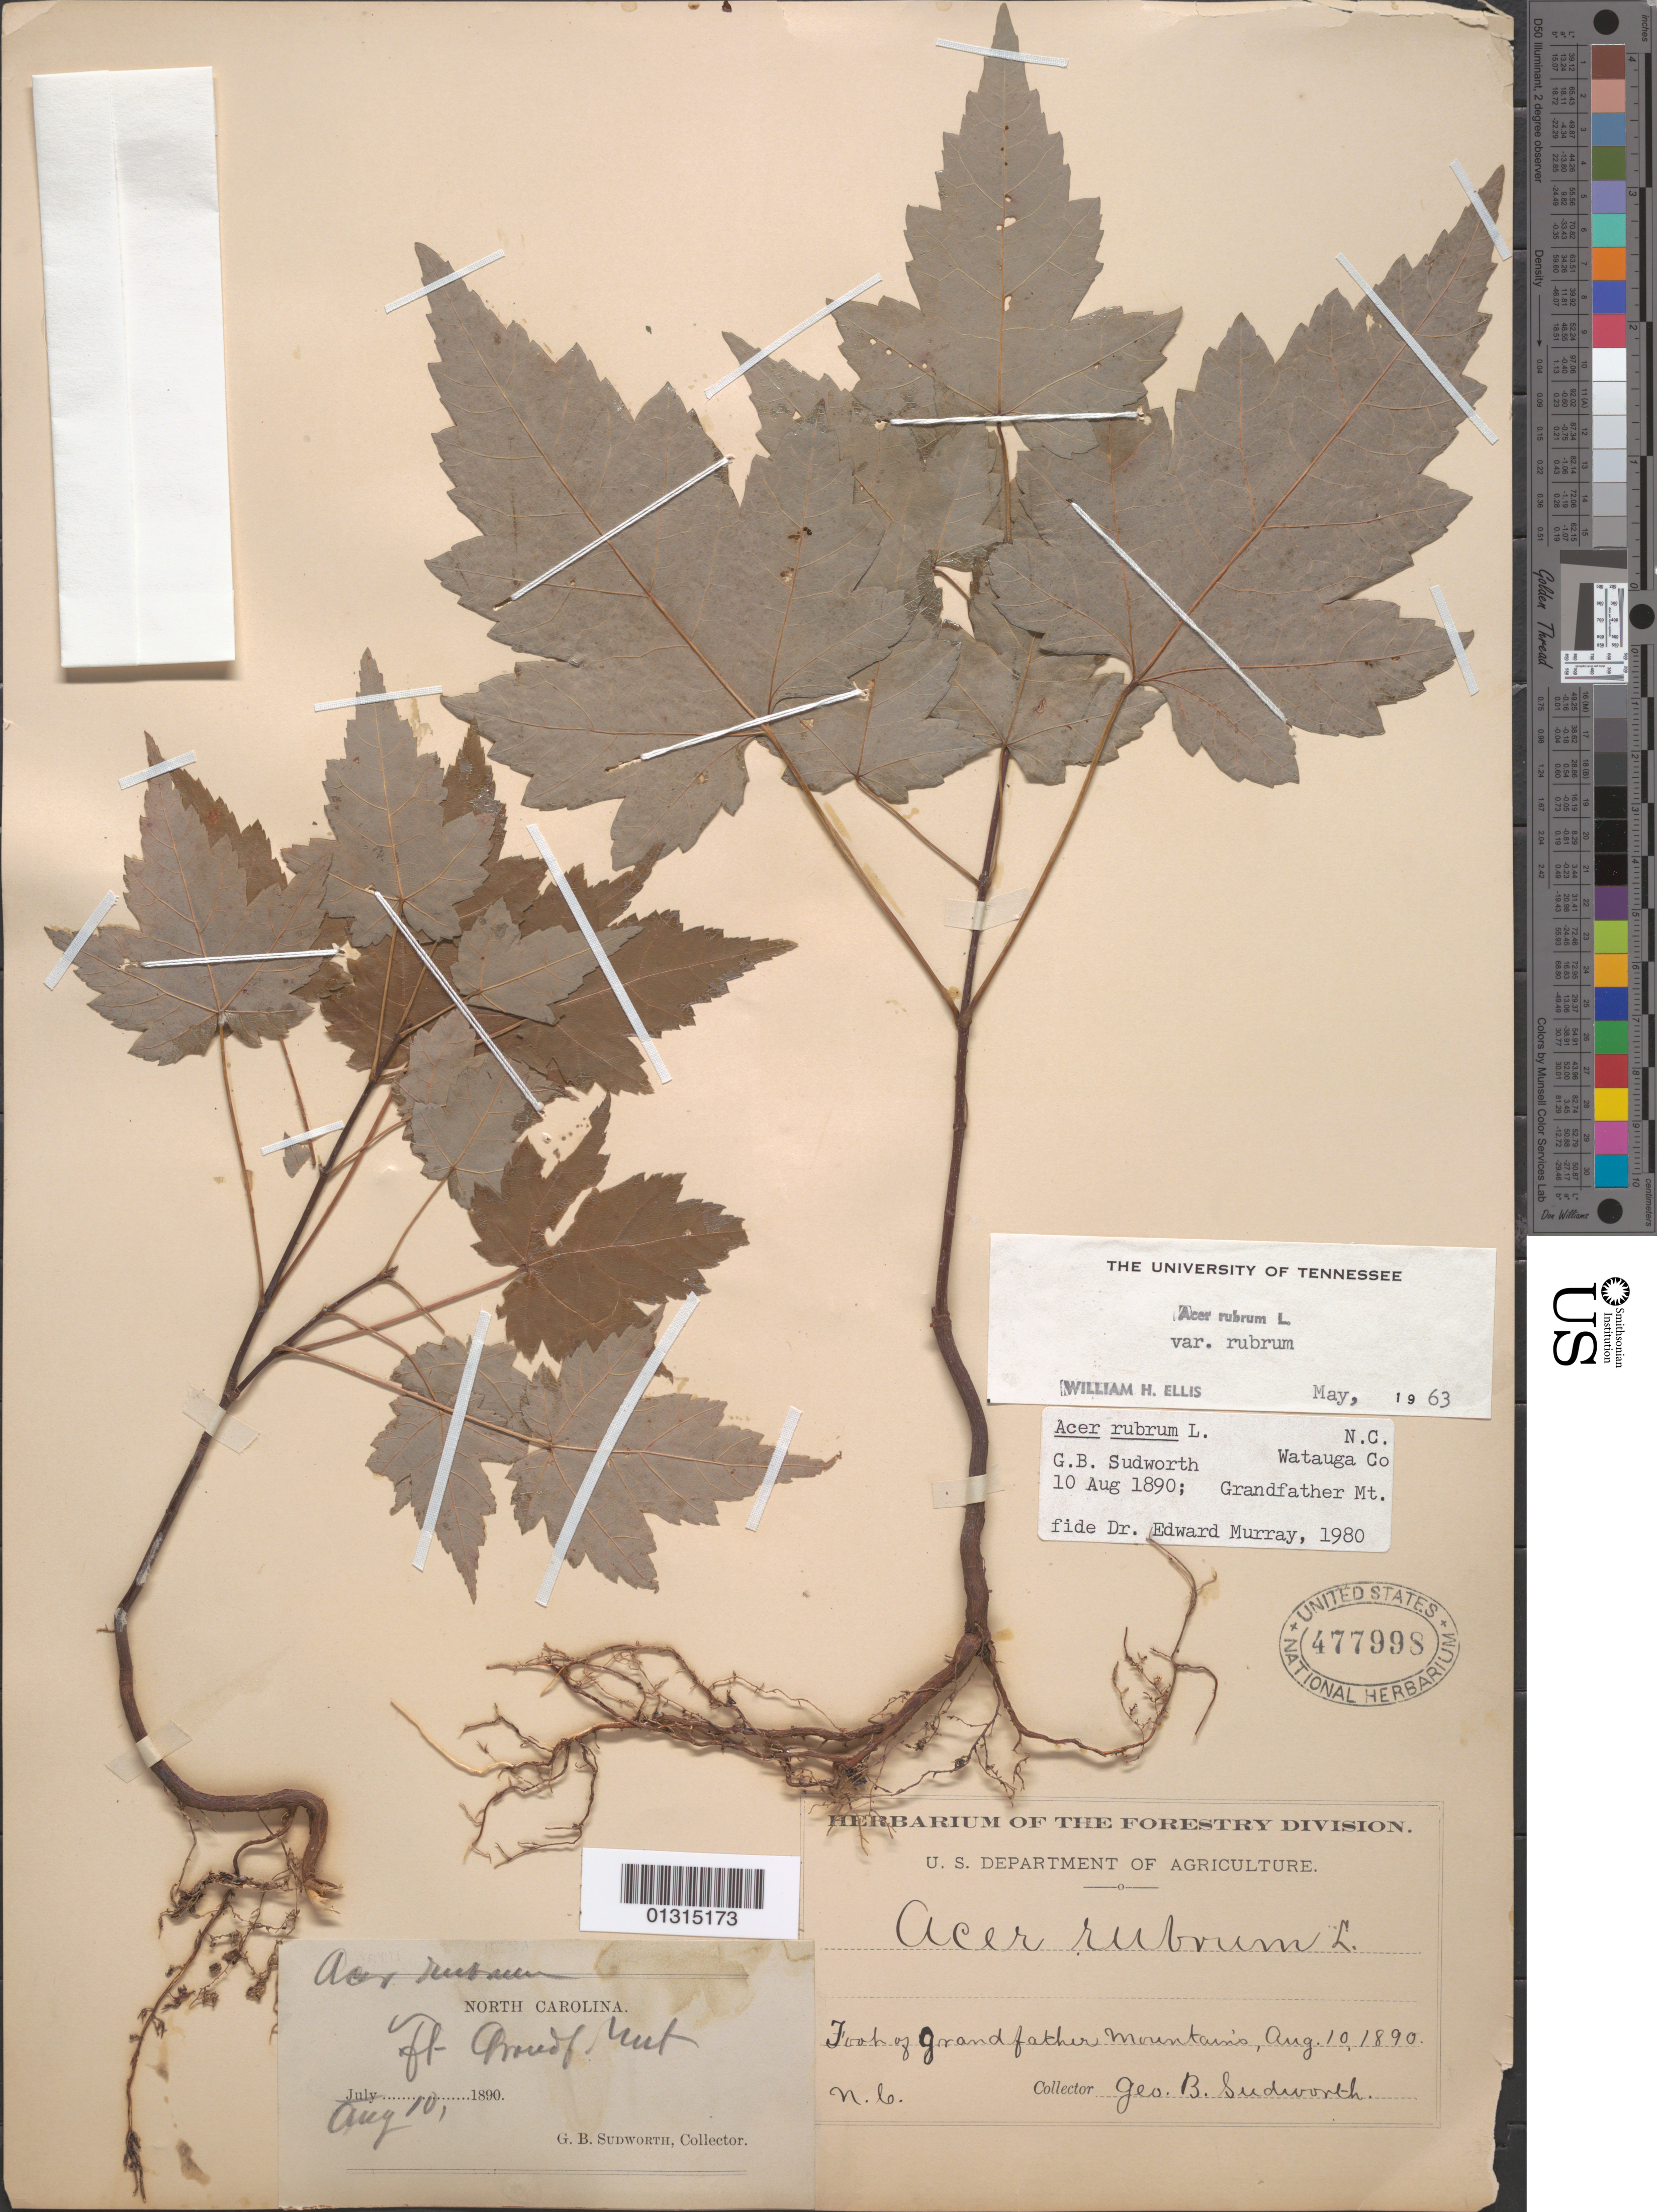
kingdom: Plantae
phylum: Tracheophyta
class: Magnoliopsida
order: Sapindales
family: Sapindaceae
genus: Acer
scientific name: Acer rubrum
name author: L.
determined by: Ellis, W. H.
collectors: G. B. Sudworth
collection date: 1890-08-10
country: United States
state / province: North Carolina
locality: Grandfather Mountains, at foot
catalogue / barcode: US 477998